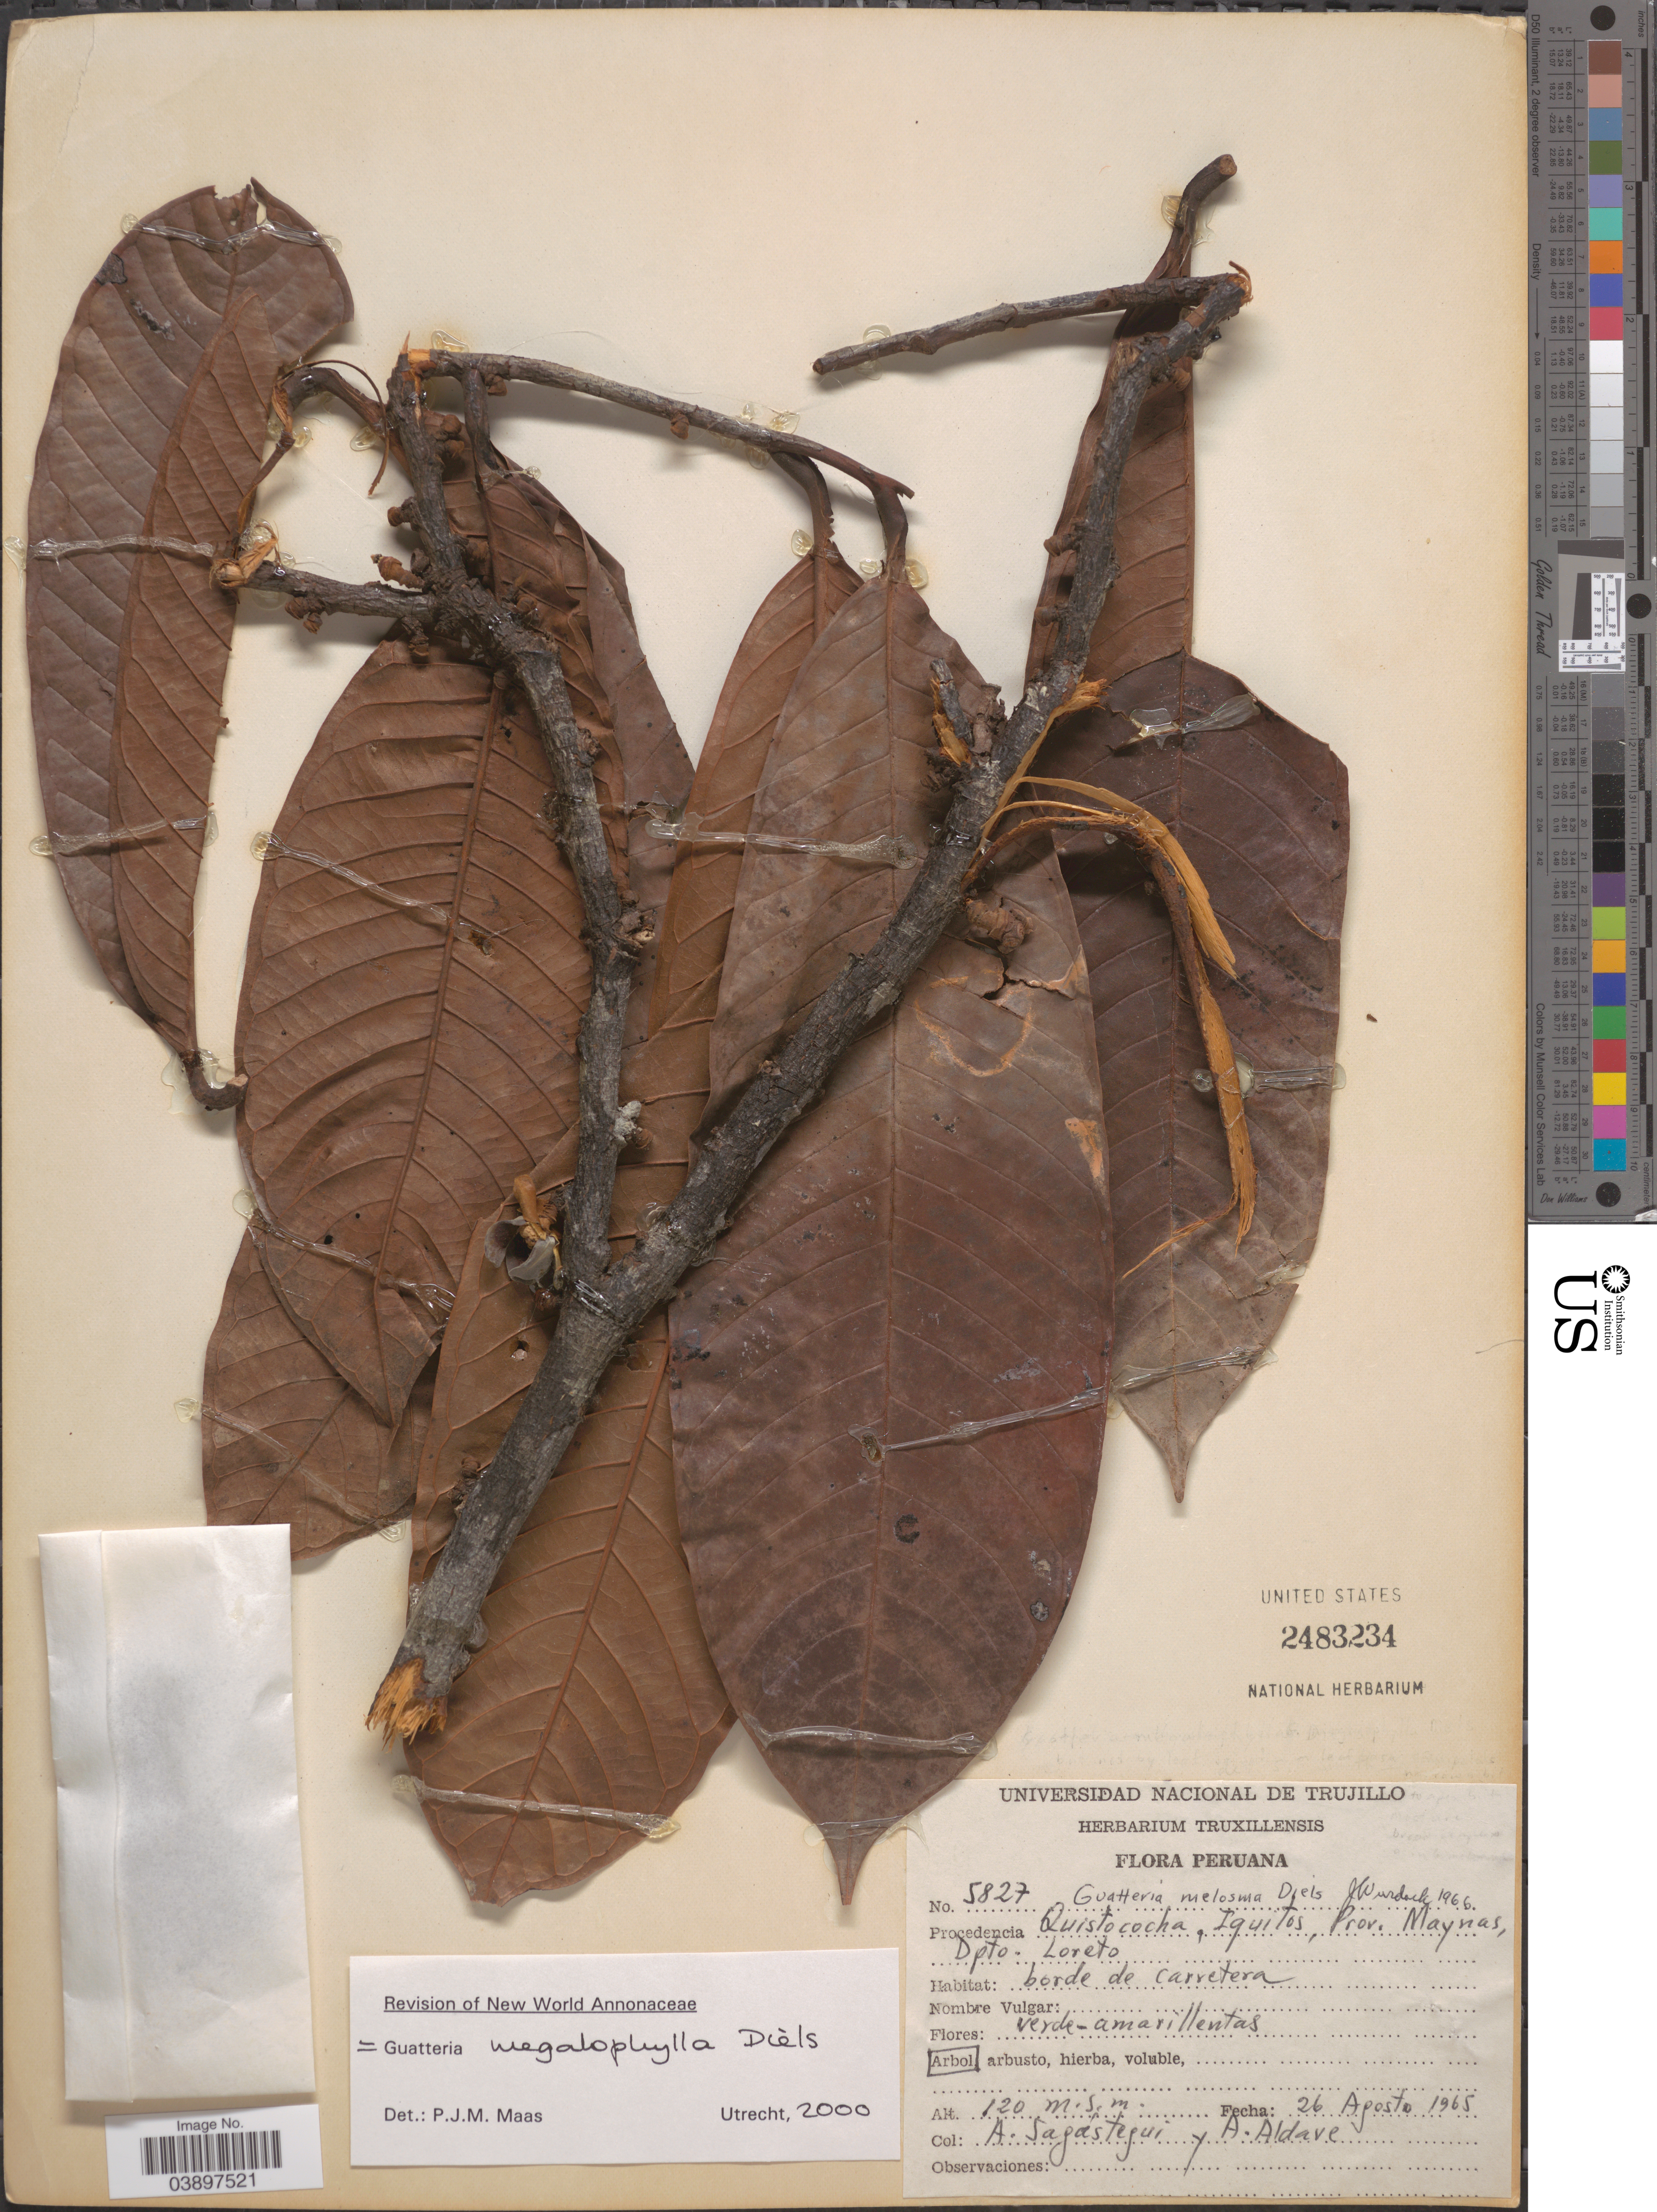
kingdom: Plantae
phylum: Tracheophyta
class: Magnoliopsida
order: Magnoliales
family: Annonaceae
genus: Guatteria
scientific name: Guatteria megalophylla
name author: Diels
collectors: A. Sagastegui & A. Aldave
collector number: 5827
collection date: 1965-08-26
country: Peru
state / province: Loreto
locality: Quistococha, Iquitos, Prov. Maynas, Dpto. Loreto.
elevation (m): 120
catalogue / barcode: US 2483234